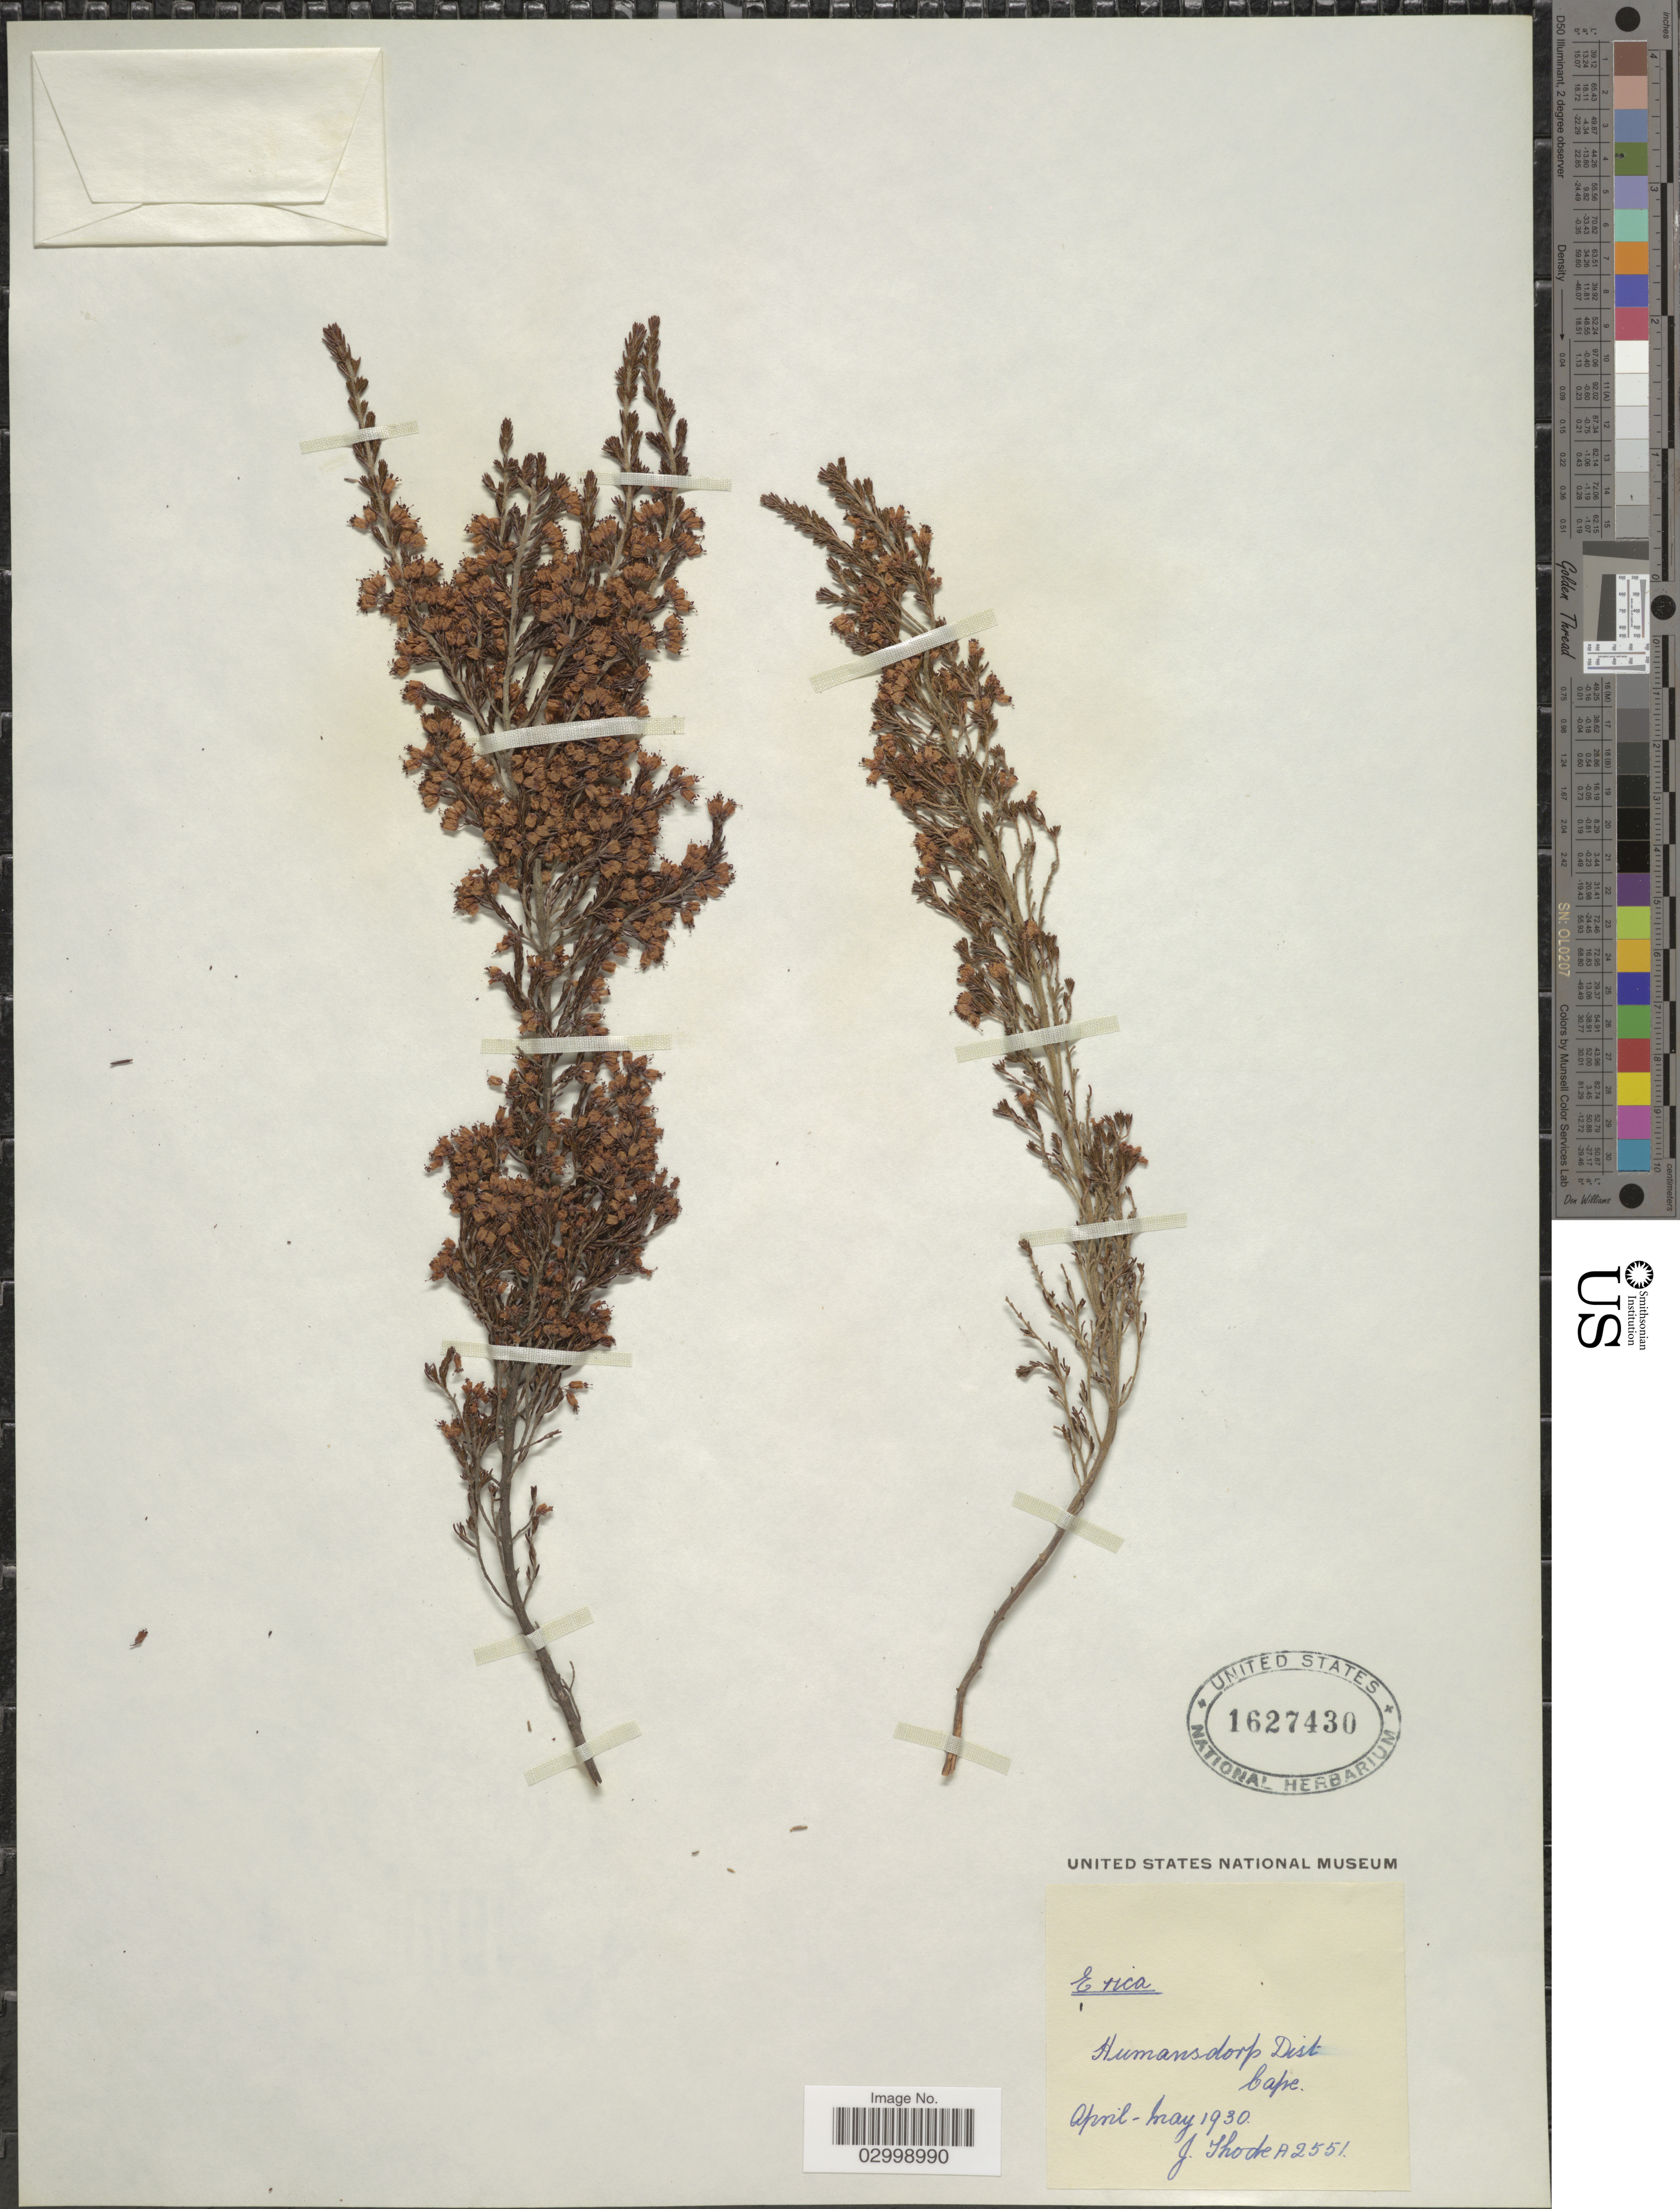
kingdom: Plantae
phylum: Tracheophyta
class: Magnoliopsida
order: Ericales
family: Ericaceae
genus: Erica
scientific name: Erica sp.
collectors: J. Thode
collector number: A2551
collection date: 1930-04/1930-05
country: South Africa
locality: Humansdorp Dist, Cape.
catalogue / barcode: US 1627430